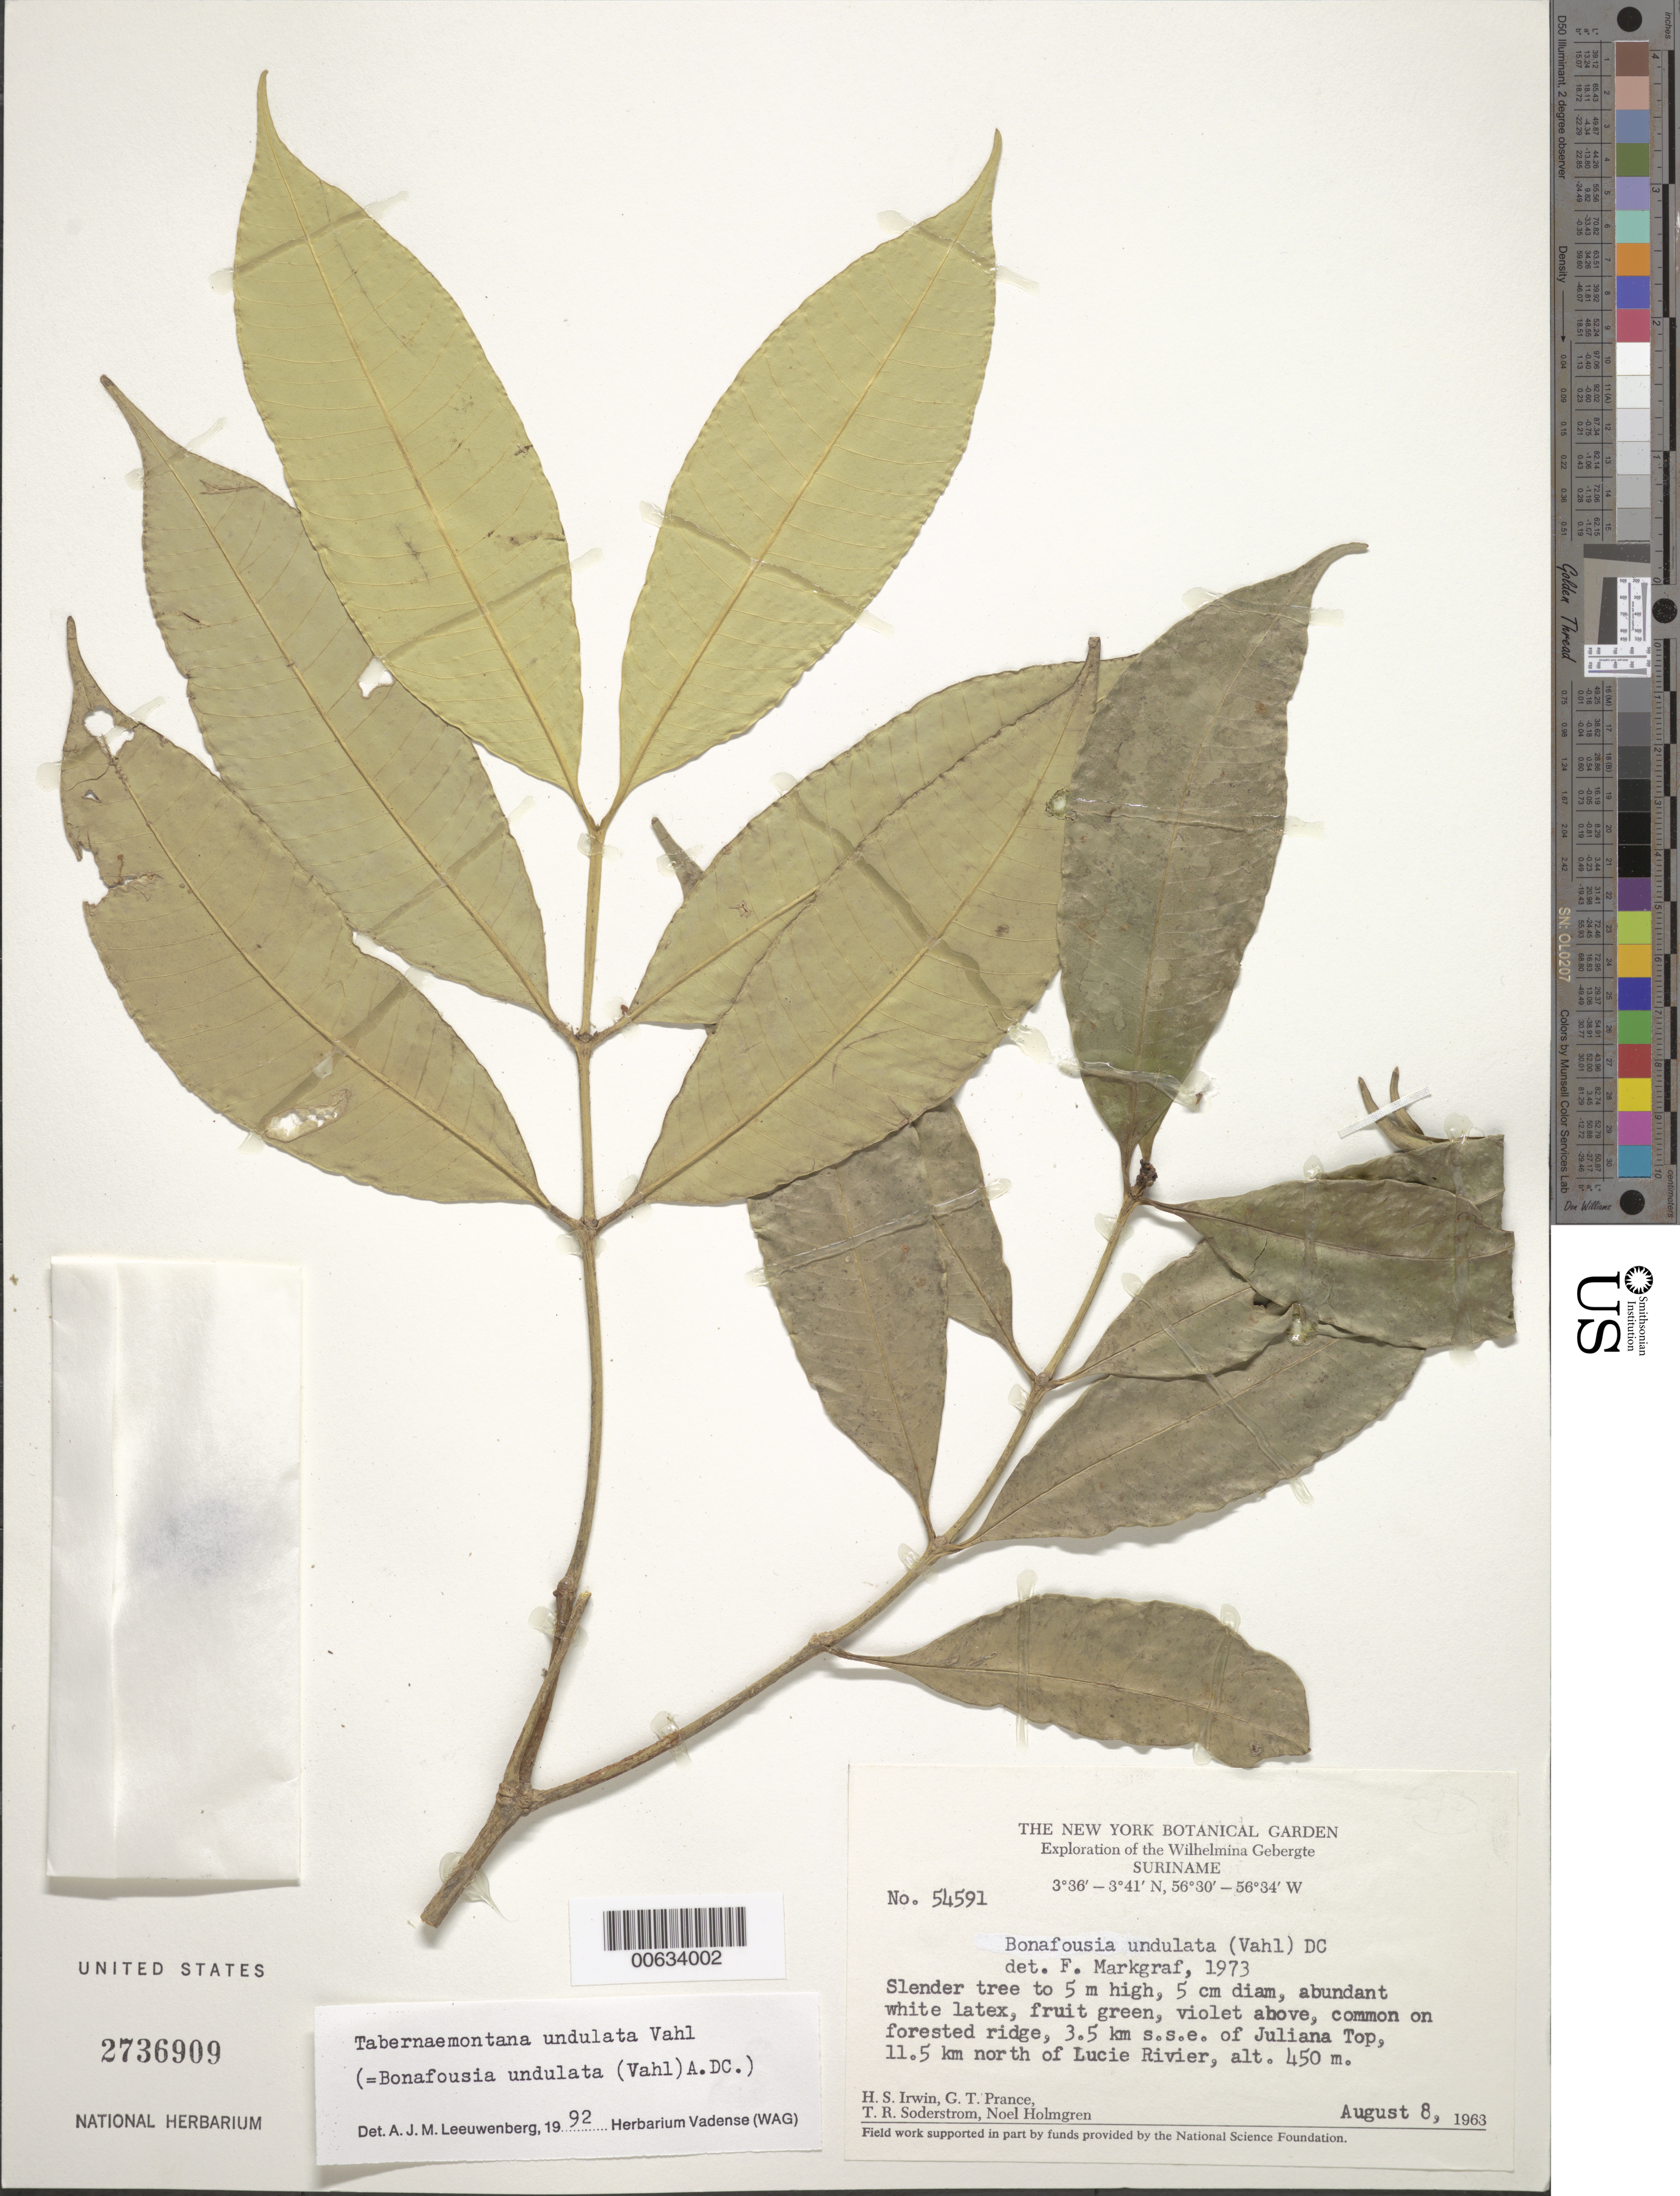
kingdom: Plantae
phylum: Tracheophyta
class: Magnoliopsida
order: Gentianales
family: Apocynaceae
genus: Tabernaemontana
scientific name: Tabernaemontana undulata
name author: Vahl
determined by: Leeuwenberg, A. J. M.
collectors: H. Irwin, G. T. Prance, T. R. Soderstrom & N. H. Holmgren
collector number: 54591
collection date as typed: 8-Aug-63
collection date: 1963-08-08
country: Suriname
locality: Wilhelminagebergte (Wilhelmina Mts.), 3.5 km SSE of Juliana Top, 11.5 km N of Lucie R.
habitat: Forested ridge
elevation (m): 450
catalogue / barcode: US 2736909